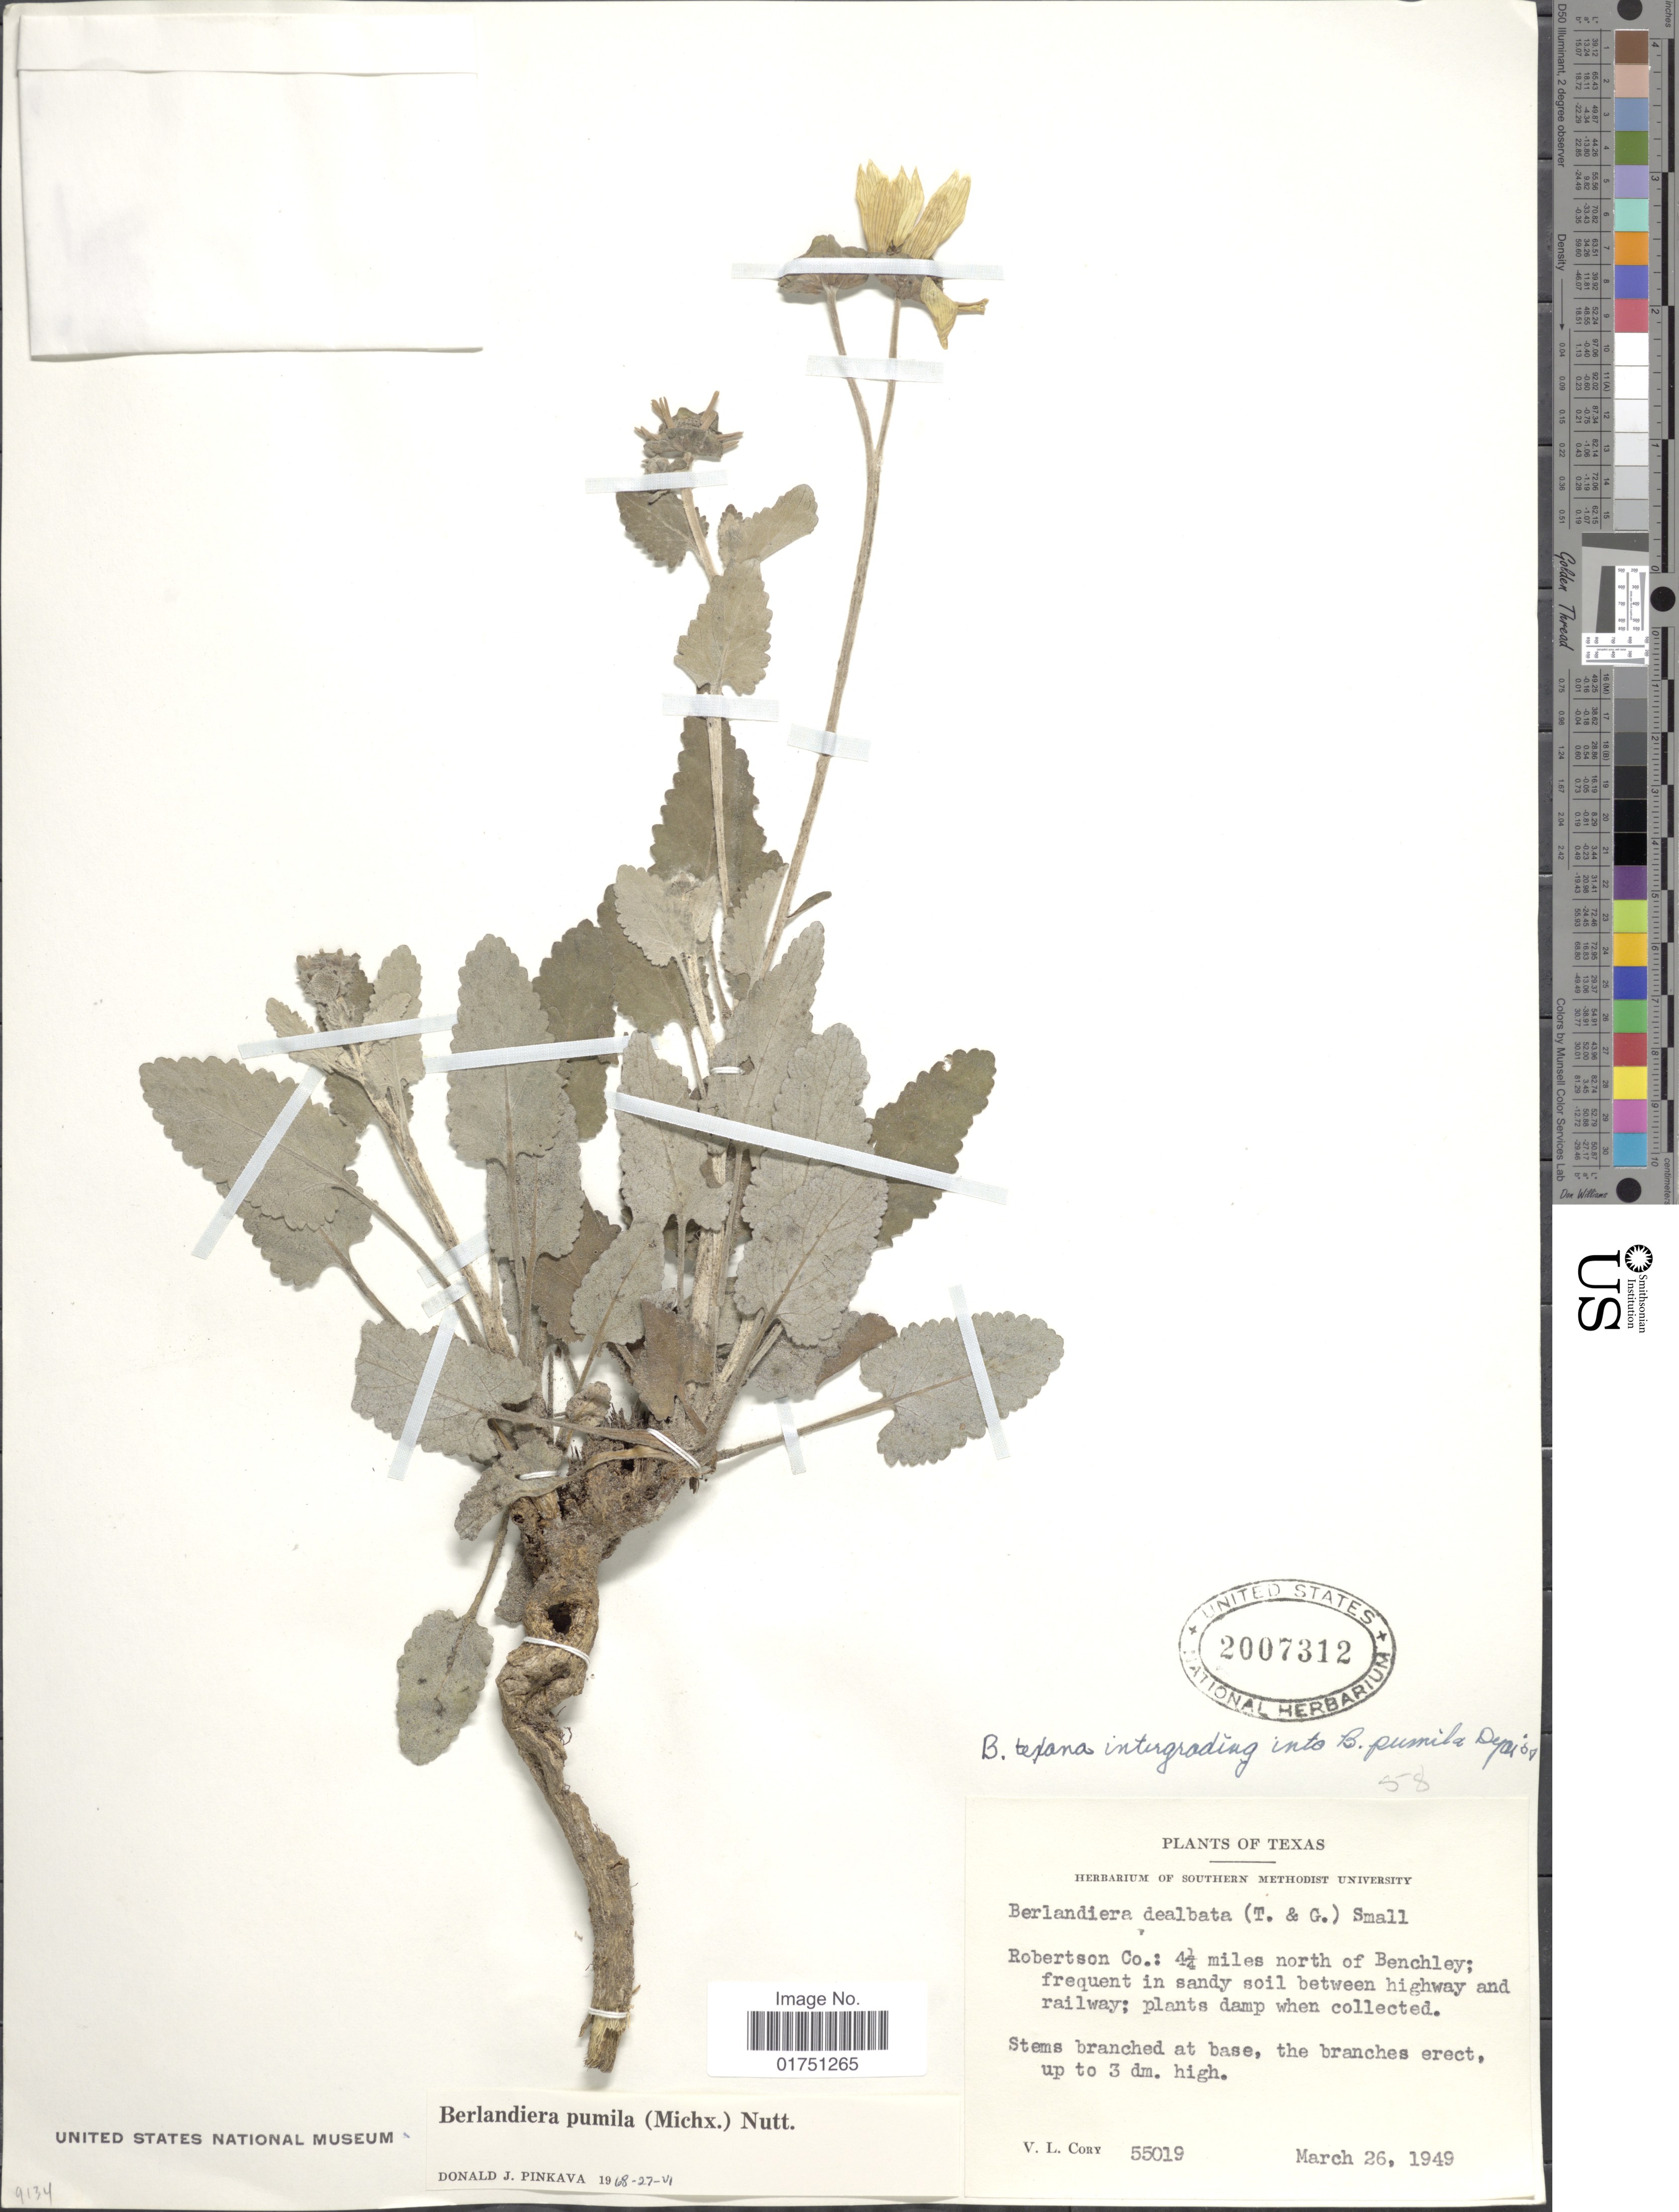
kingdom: Plantae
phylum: Tracheophyta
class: Magnoliopsida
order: Asterales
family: Asteraceae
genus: Berlandiera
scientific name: Berlandiera pumila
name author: (Michx.) Nutt.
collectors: V. Cory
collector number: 55019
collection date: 1949-03-26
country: United States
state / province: Texas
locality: Robertson Co.: 4¼ miles north of Benchley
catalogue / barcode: US 2007312